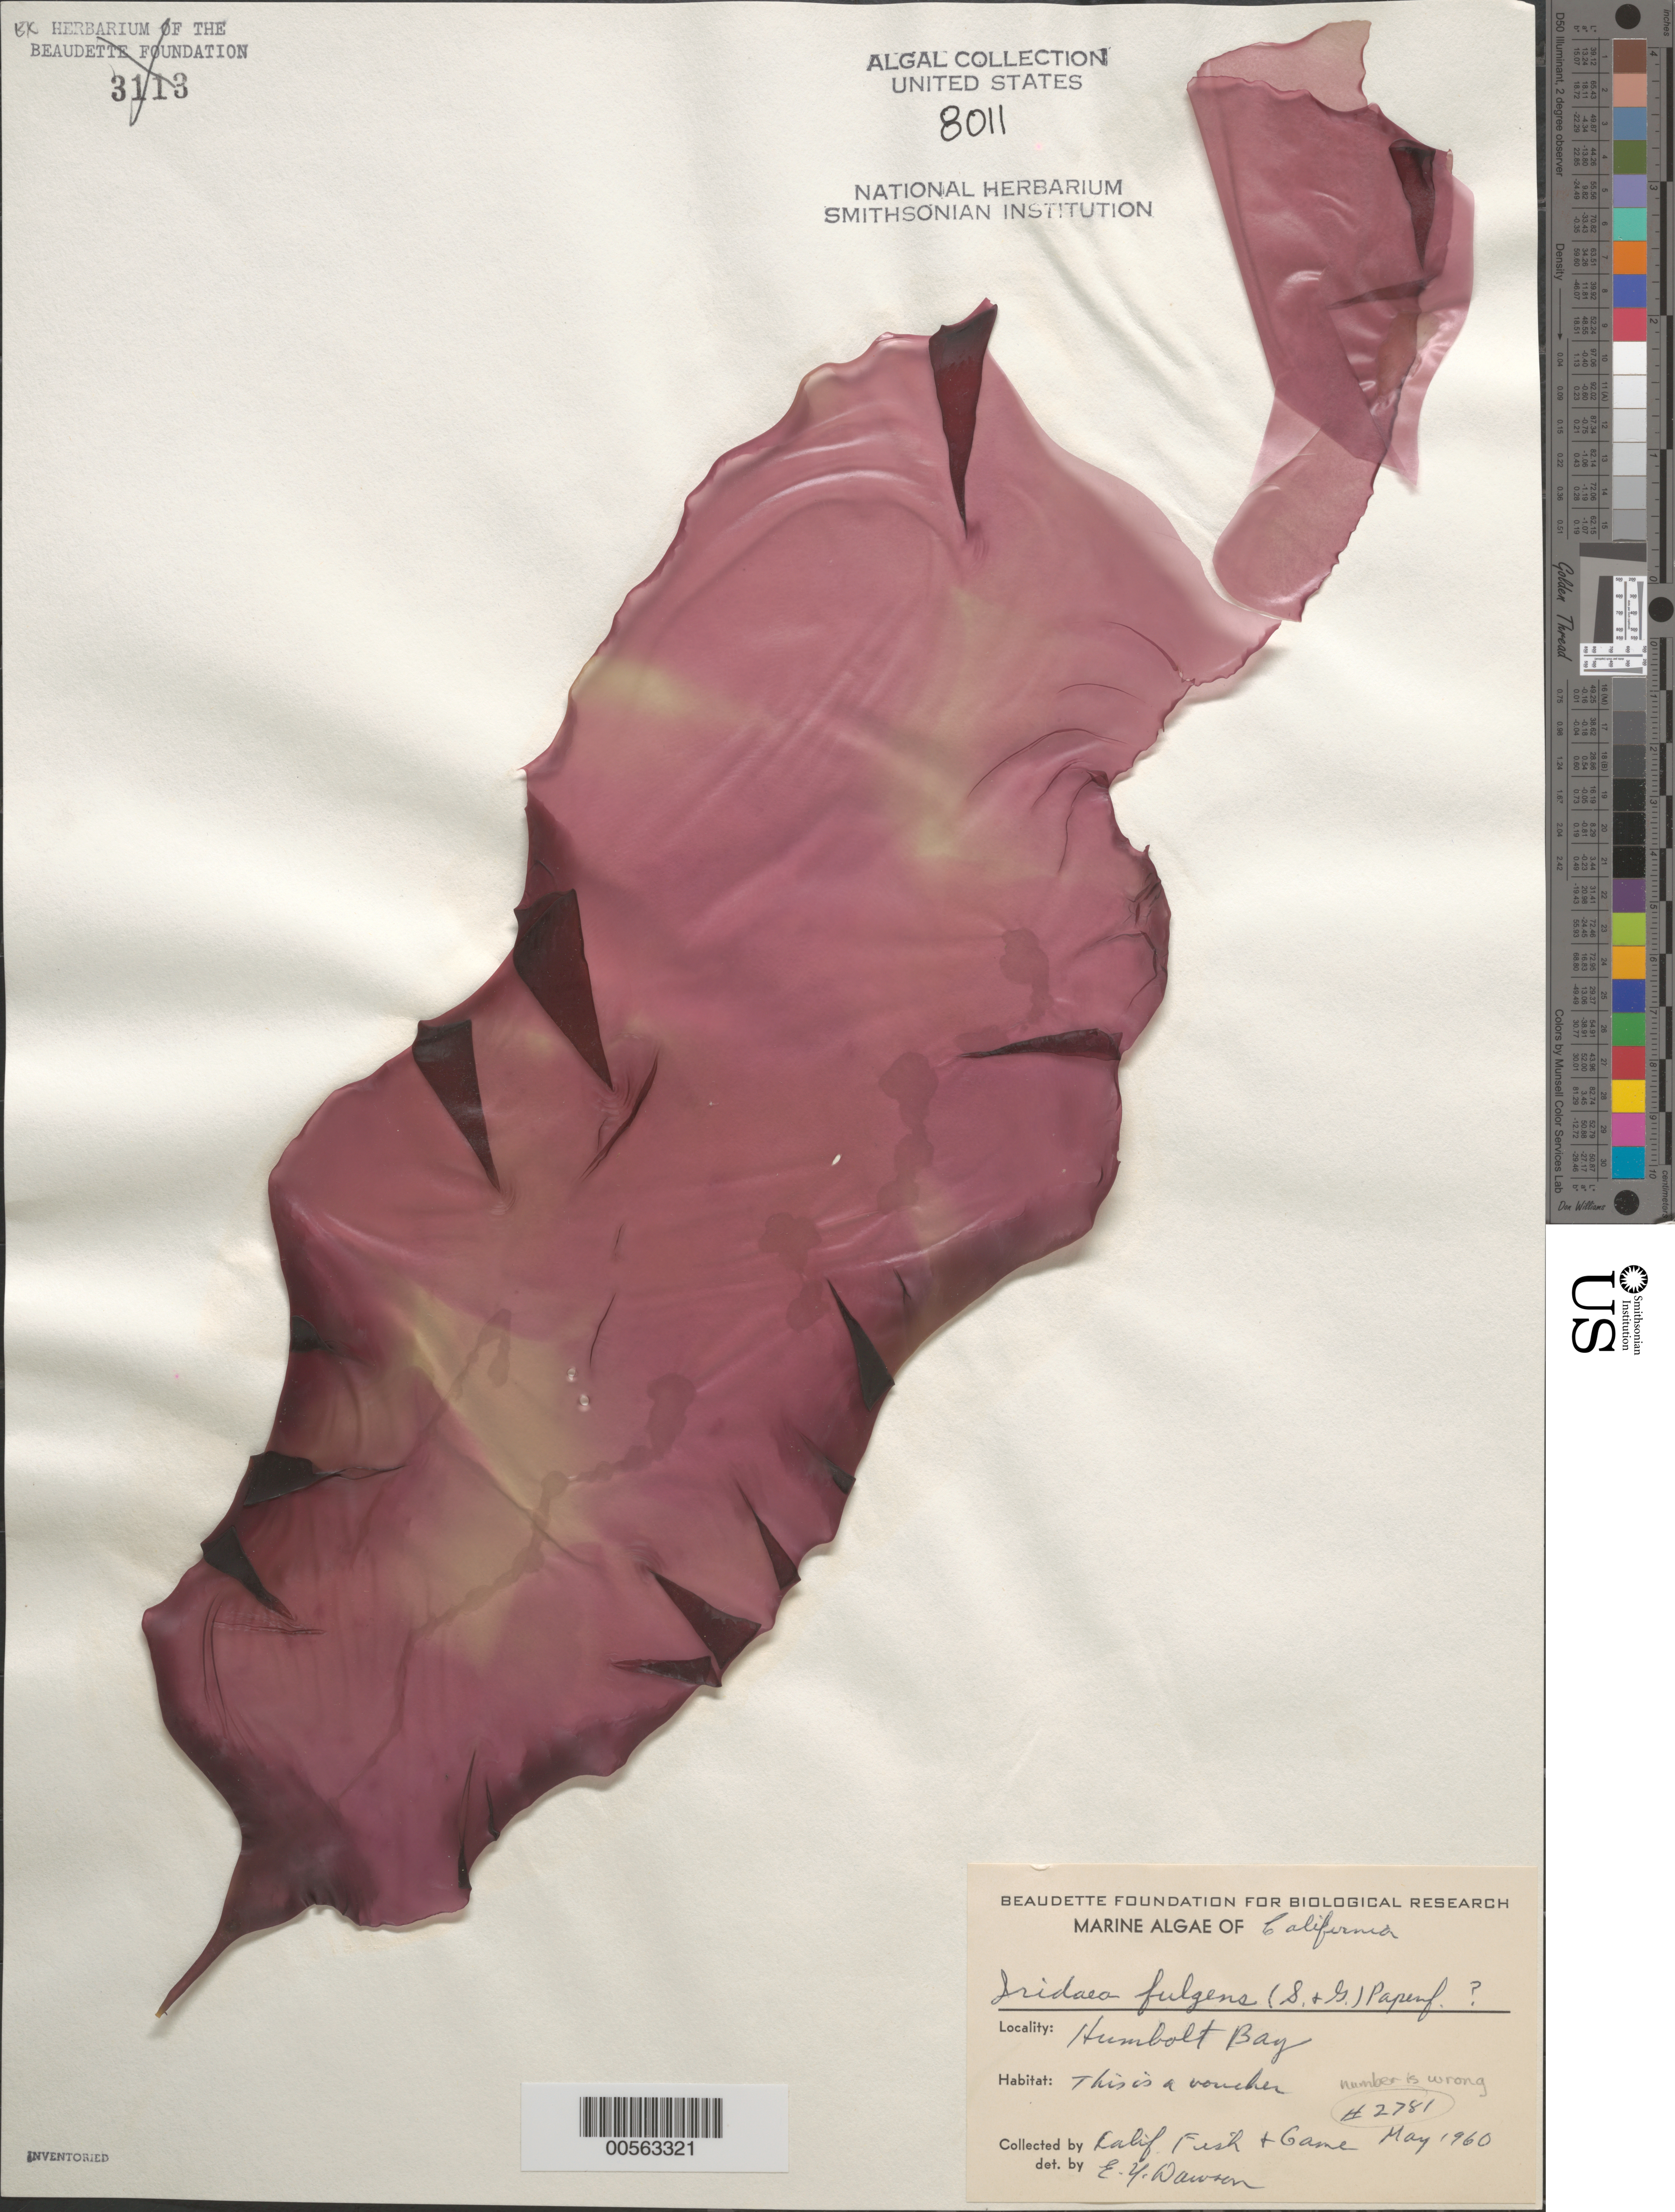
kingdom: Plantae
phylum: Rhodophyta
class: Florideophyceae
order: Gigartinales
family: Gigartinaceae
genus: Mazzaella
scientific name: Mazzaella splendens var. fulgens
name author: (Setchell & N.L. Gardner) Hughey & Hommersand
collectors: California Dept of Fish & Game & xx3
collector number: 2781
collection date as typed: May 1960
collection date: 1960-05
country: United States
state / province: California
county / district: Humboldt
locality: Humboldt Bay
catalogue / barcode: US 8011